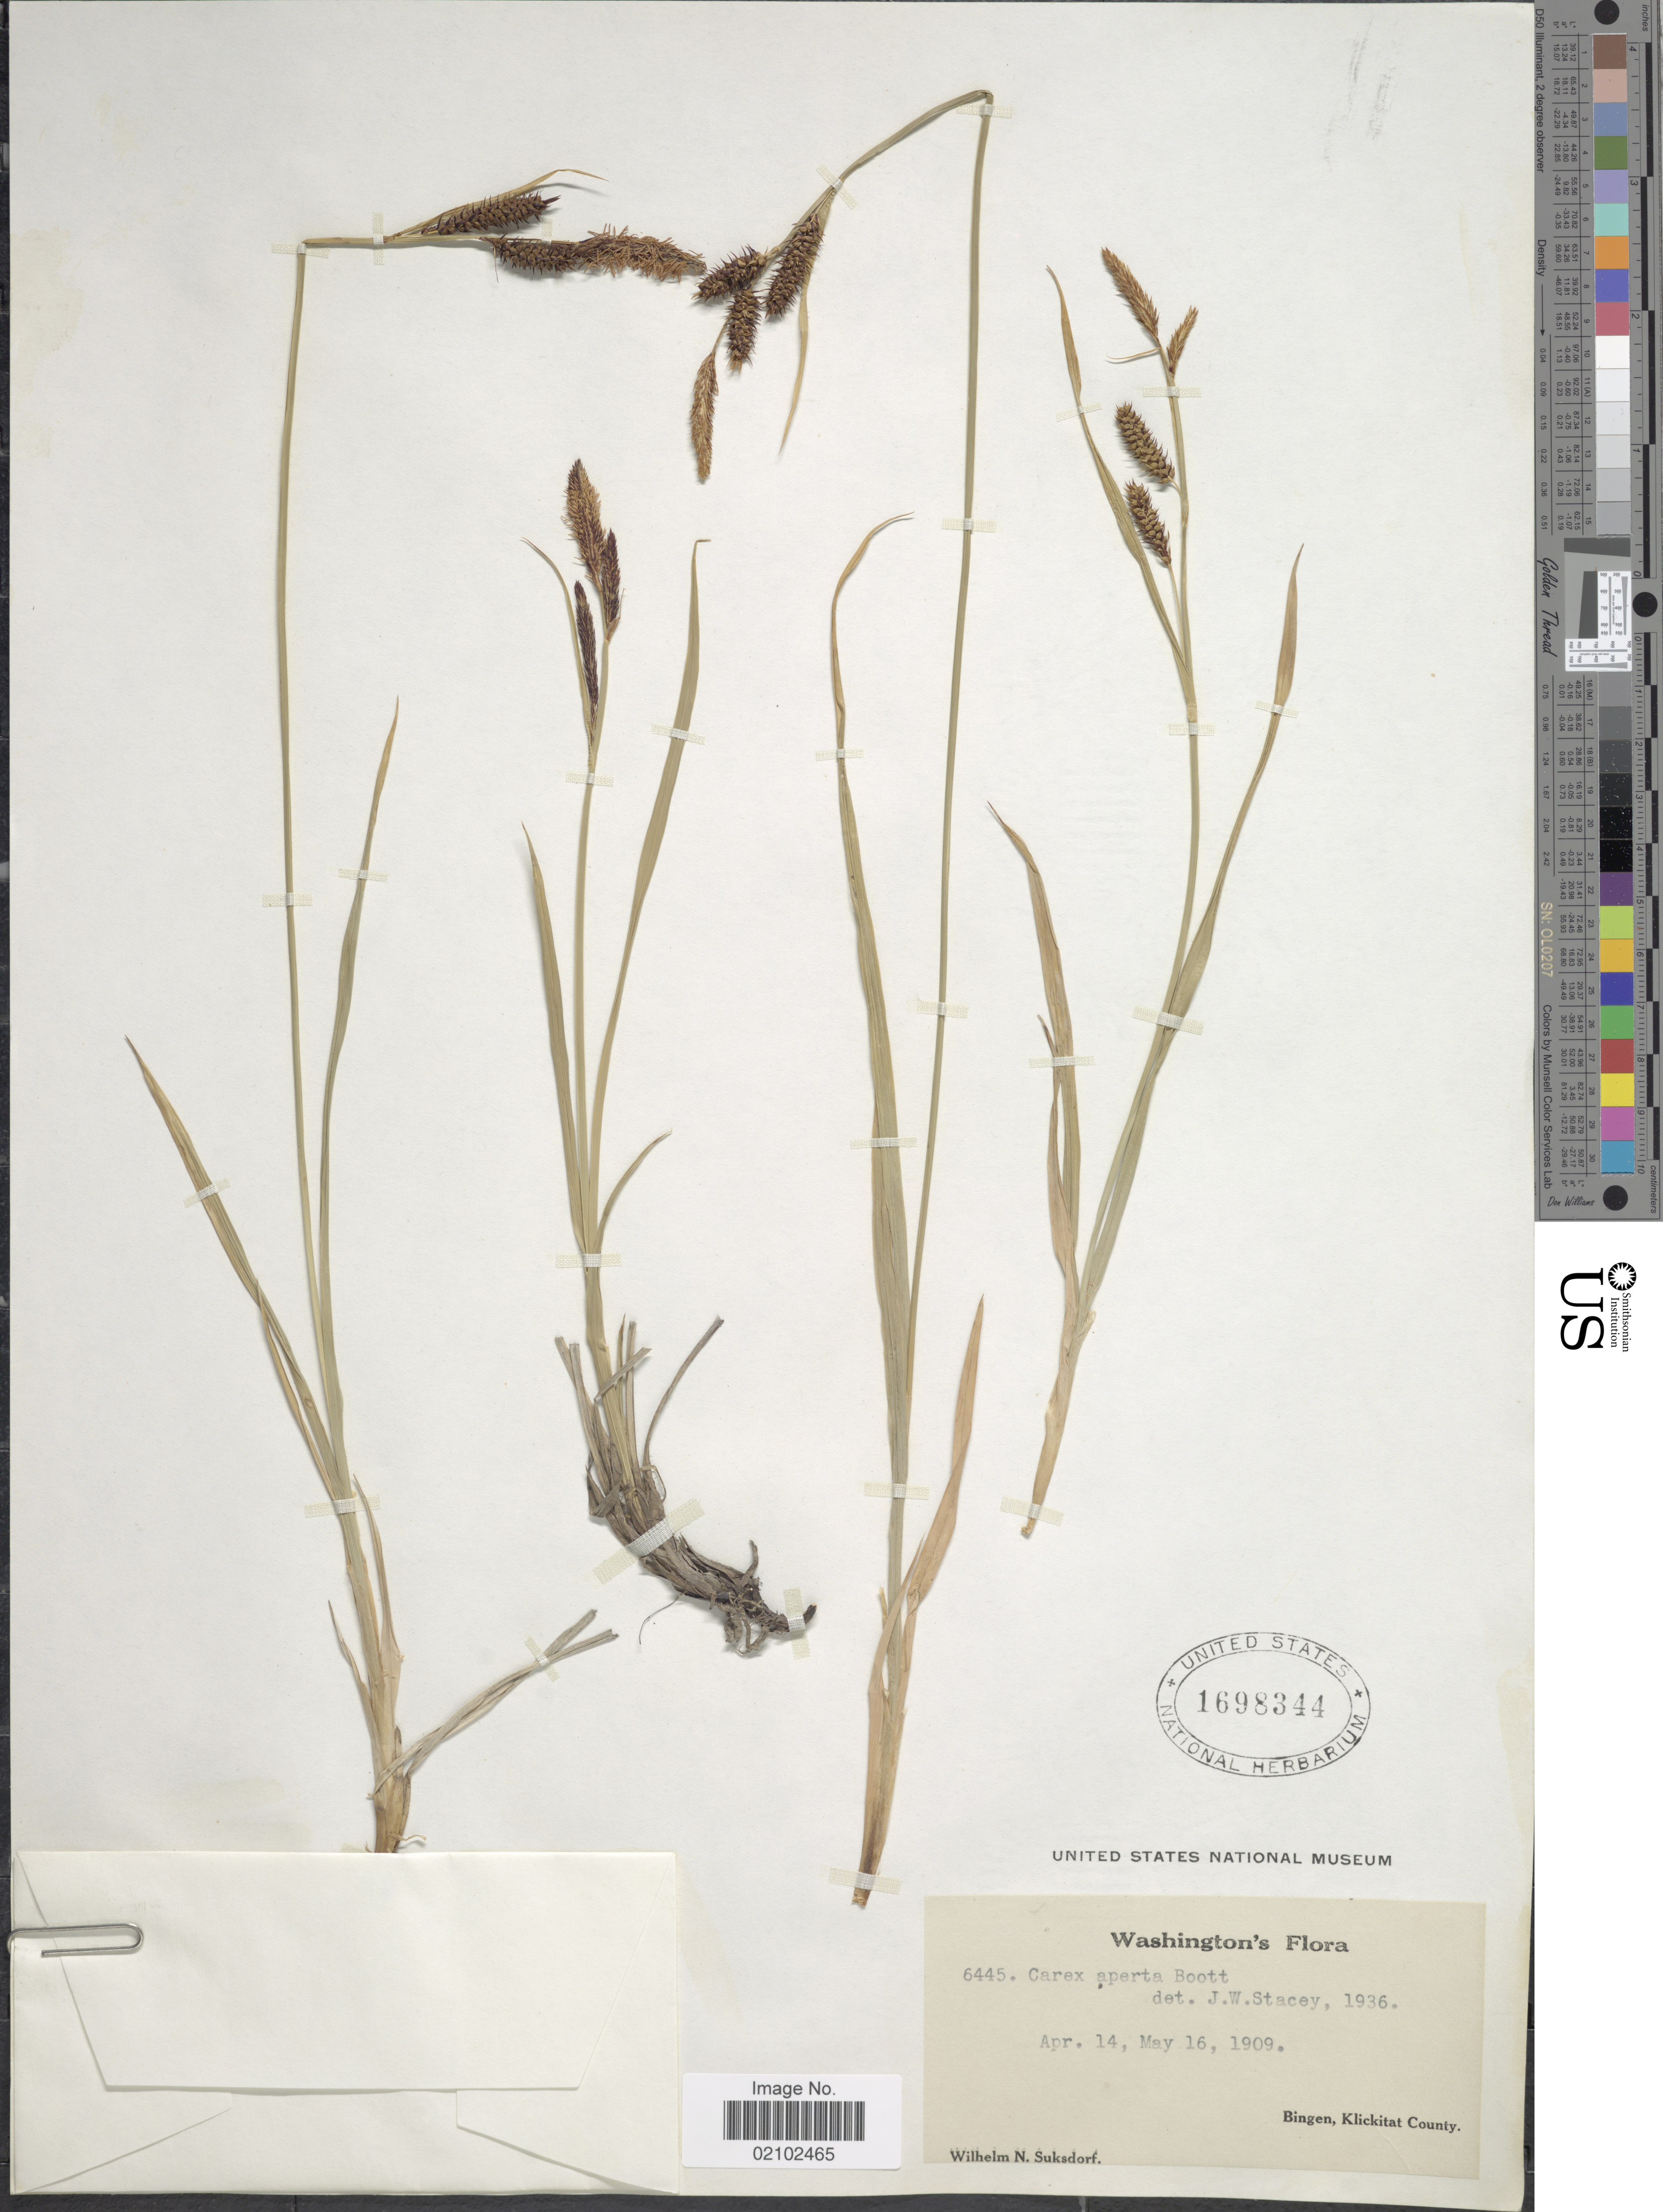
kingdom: Plantae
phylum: Tracheophyta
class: Liliopsida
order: Poales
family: Cyperaceae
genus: Carex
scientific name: Carex aperta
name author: Boott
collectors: W. N. Suksdorf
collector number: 6445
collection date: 1909-04-14/1909-05-16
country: United States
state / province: Washington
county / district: Klickitat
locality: Bingen, Klickitat County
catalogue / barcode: US 1698344